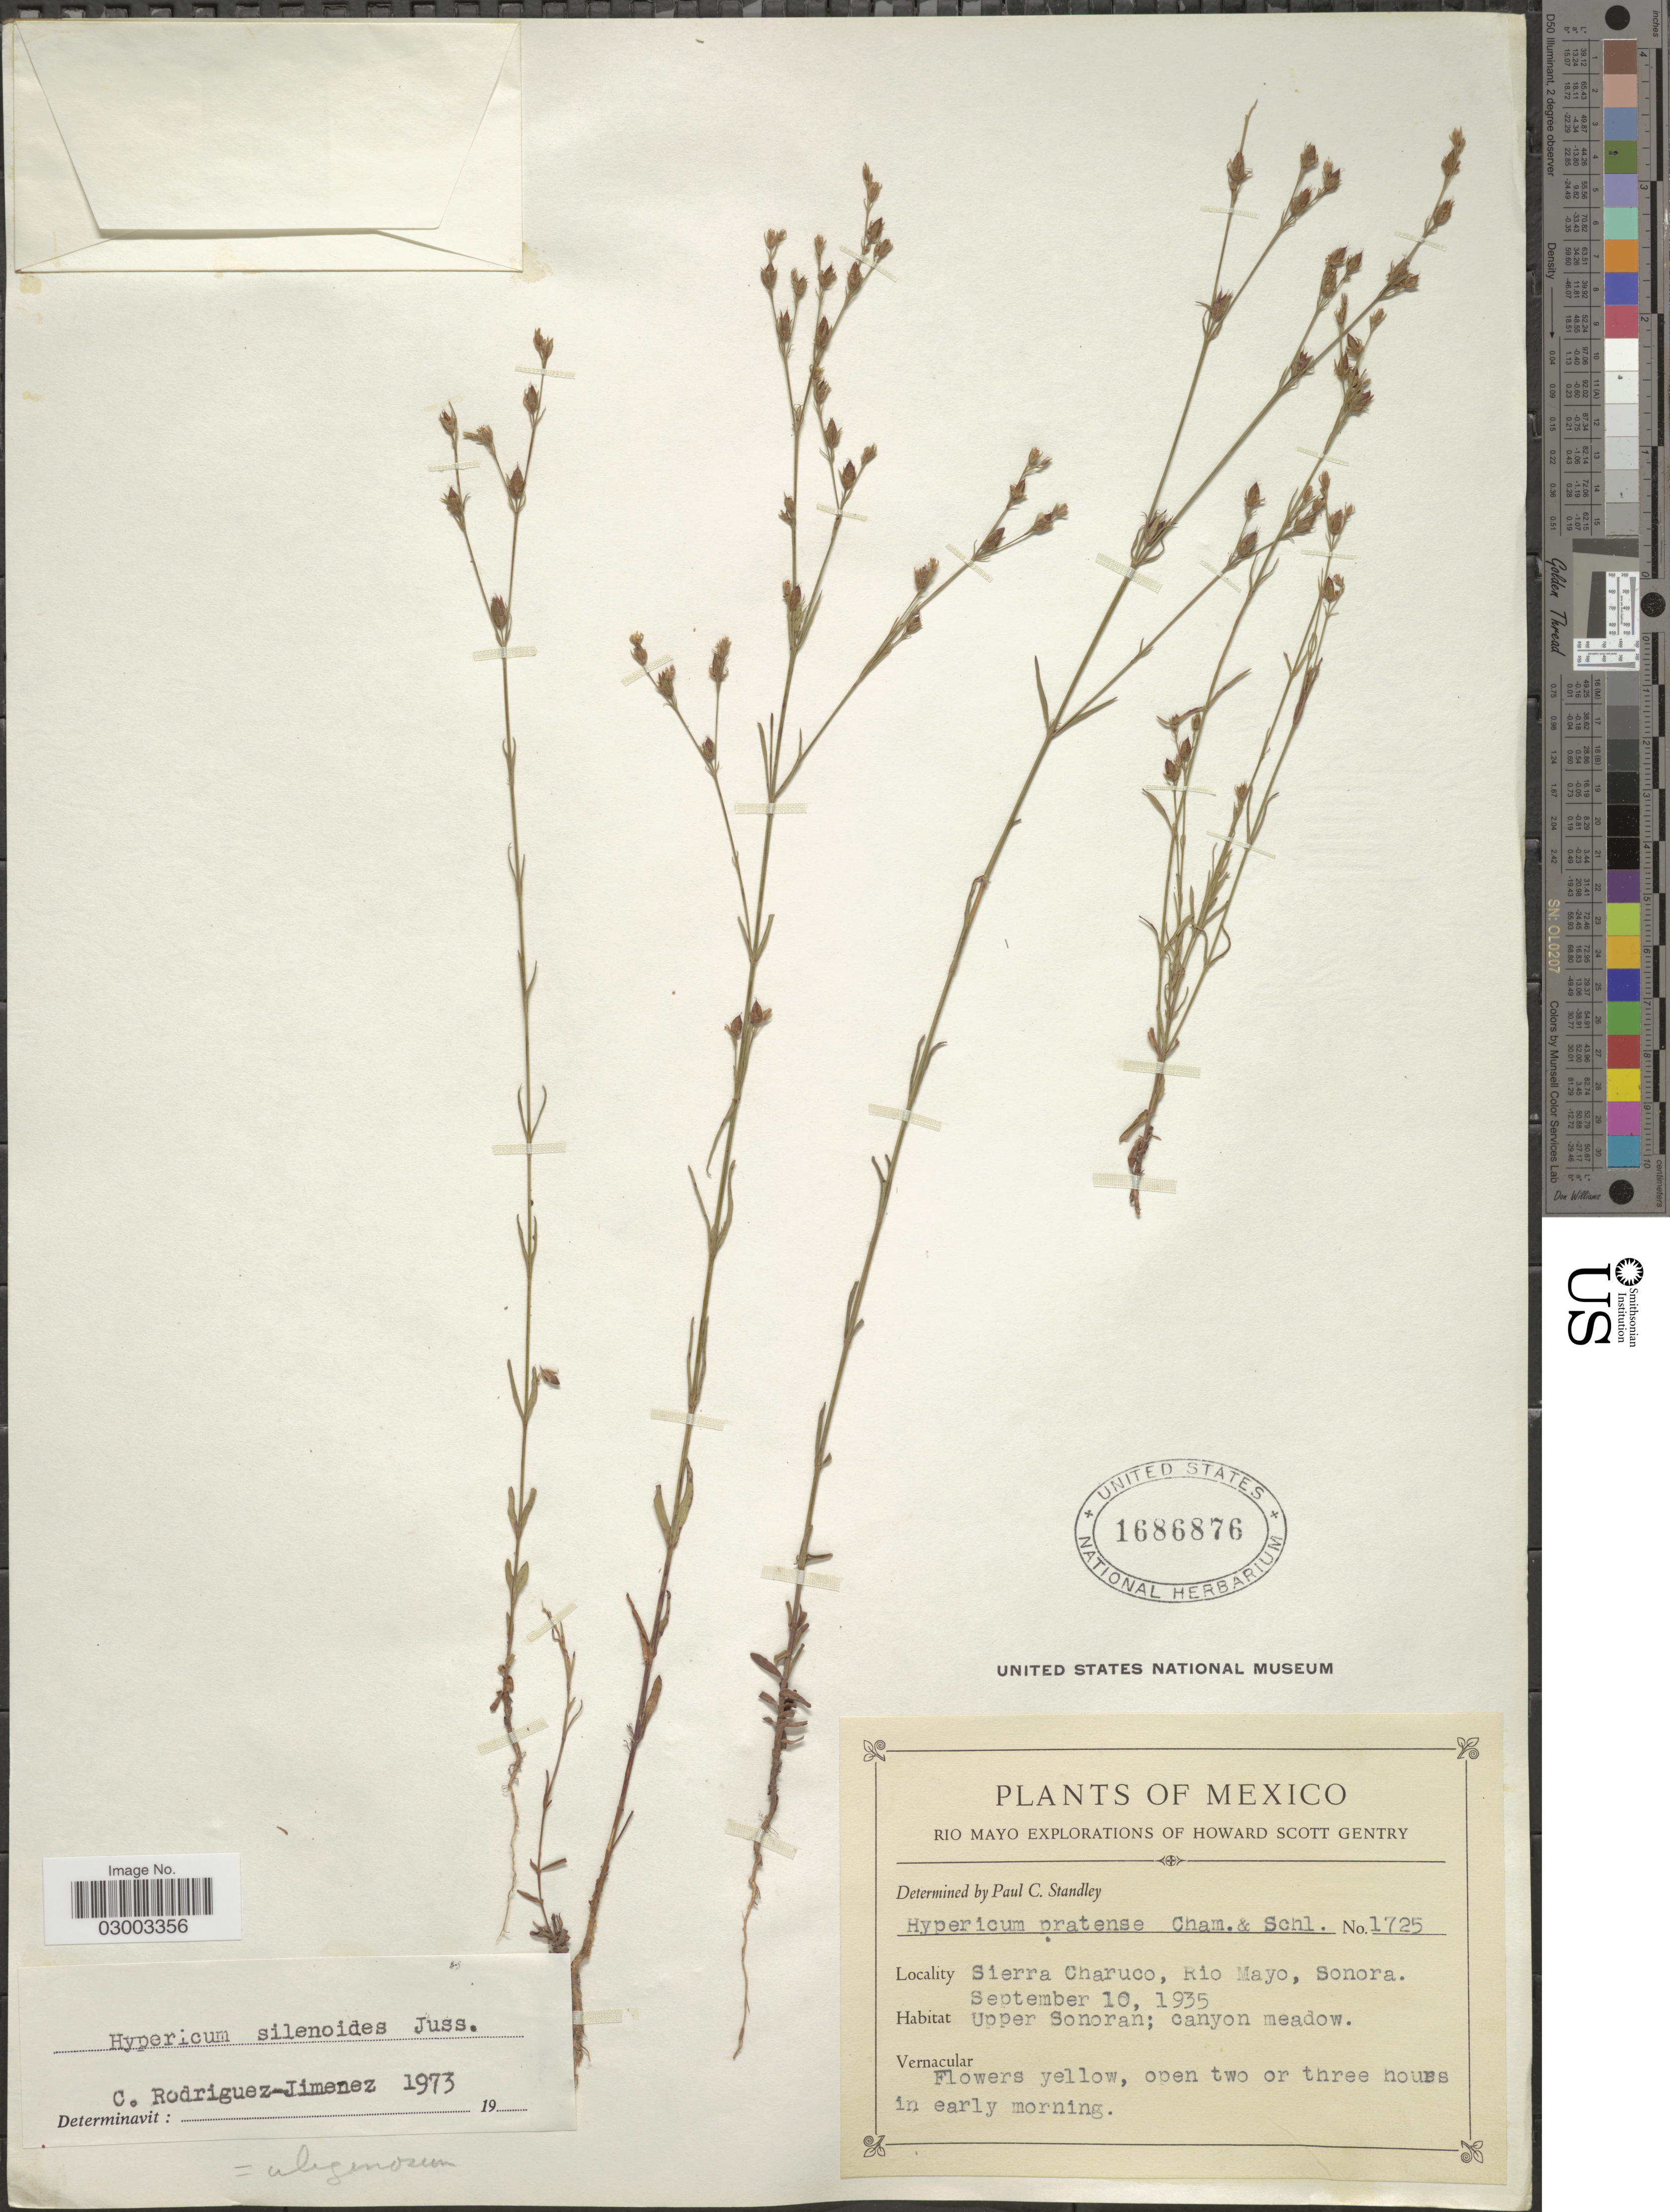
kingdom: Plantae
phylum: Tracheophyta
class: Magnoliopsida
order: Malpighiales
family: Hypericaceae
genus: Hypericum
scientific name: Hypericum silenoides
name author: Juss.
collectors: H. S. Gentry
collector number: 1725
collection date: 1935-09-10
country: Mexico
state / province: Sonora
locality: Sierra Charuco, Rio Mayo, Sonora. Upper Sonoran; canyon meadow.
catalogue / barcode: US 1686876